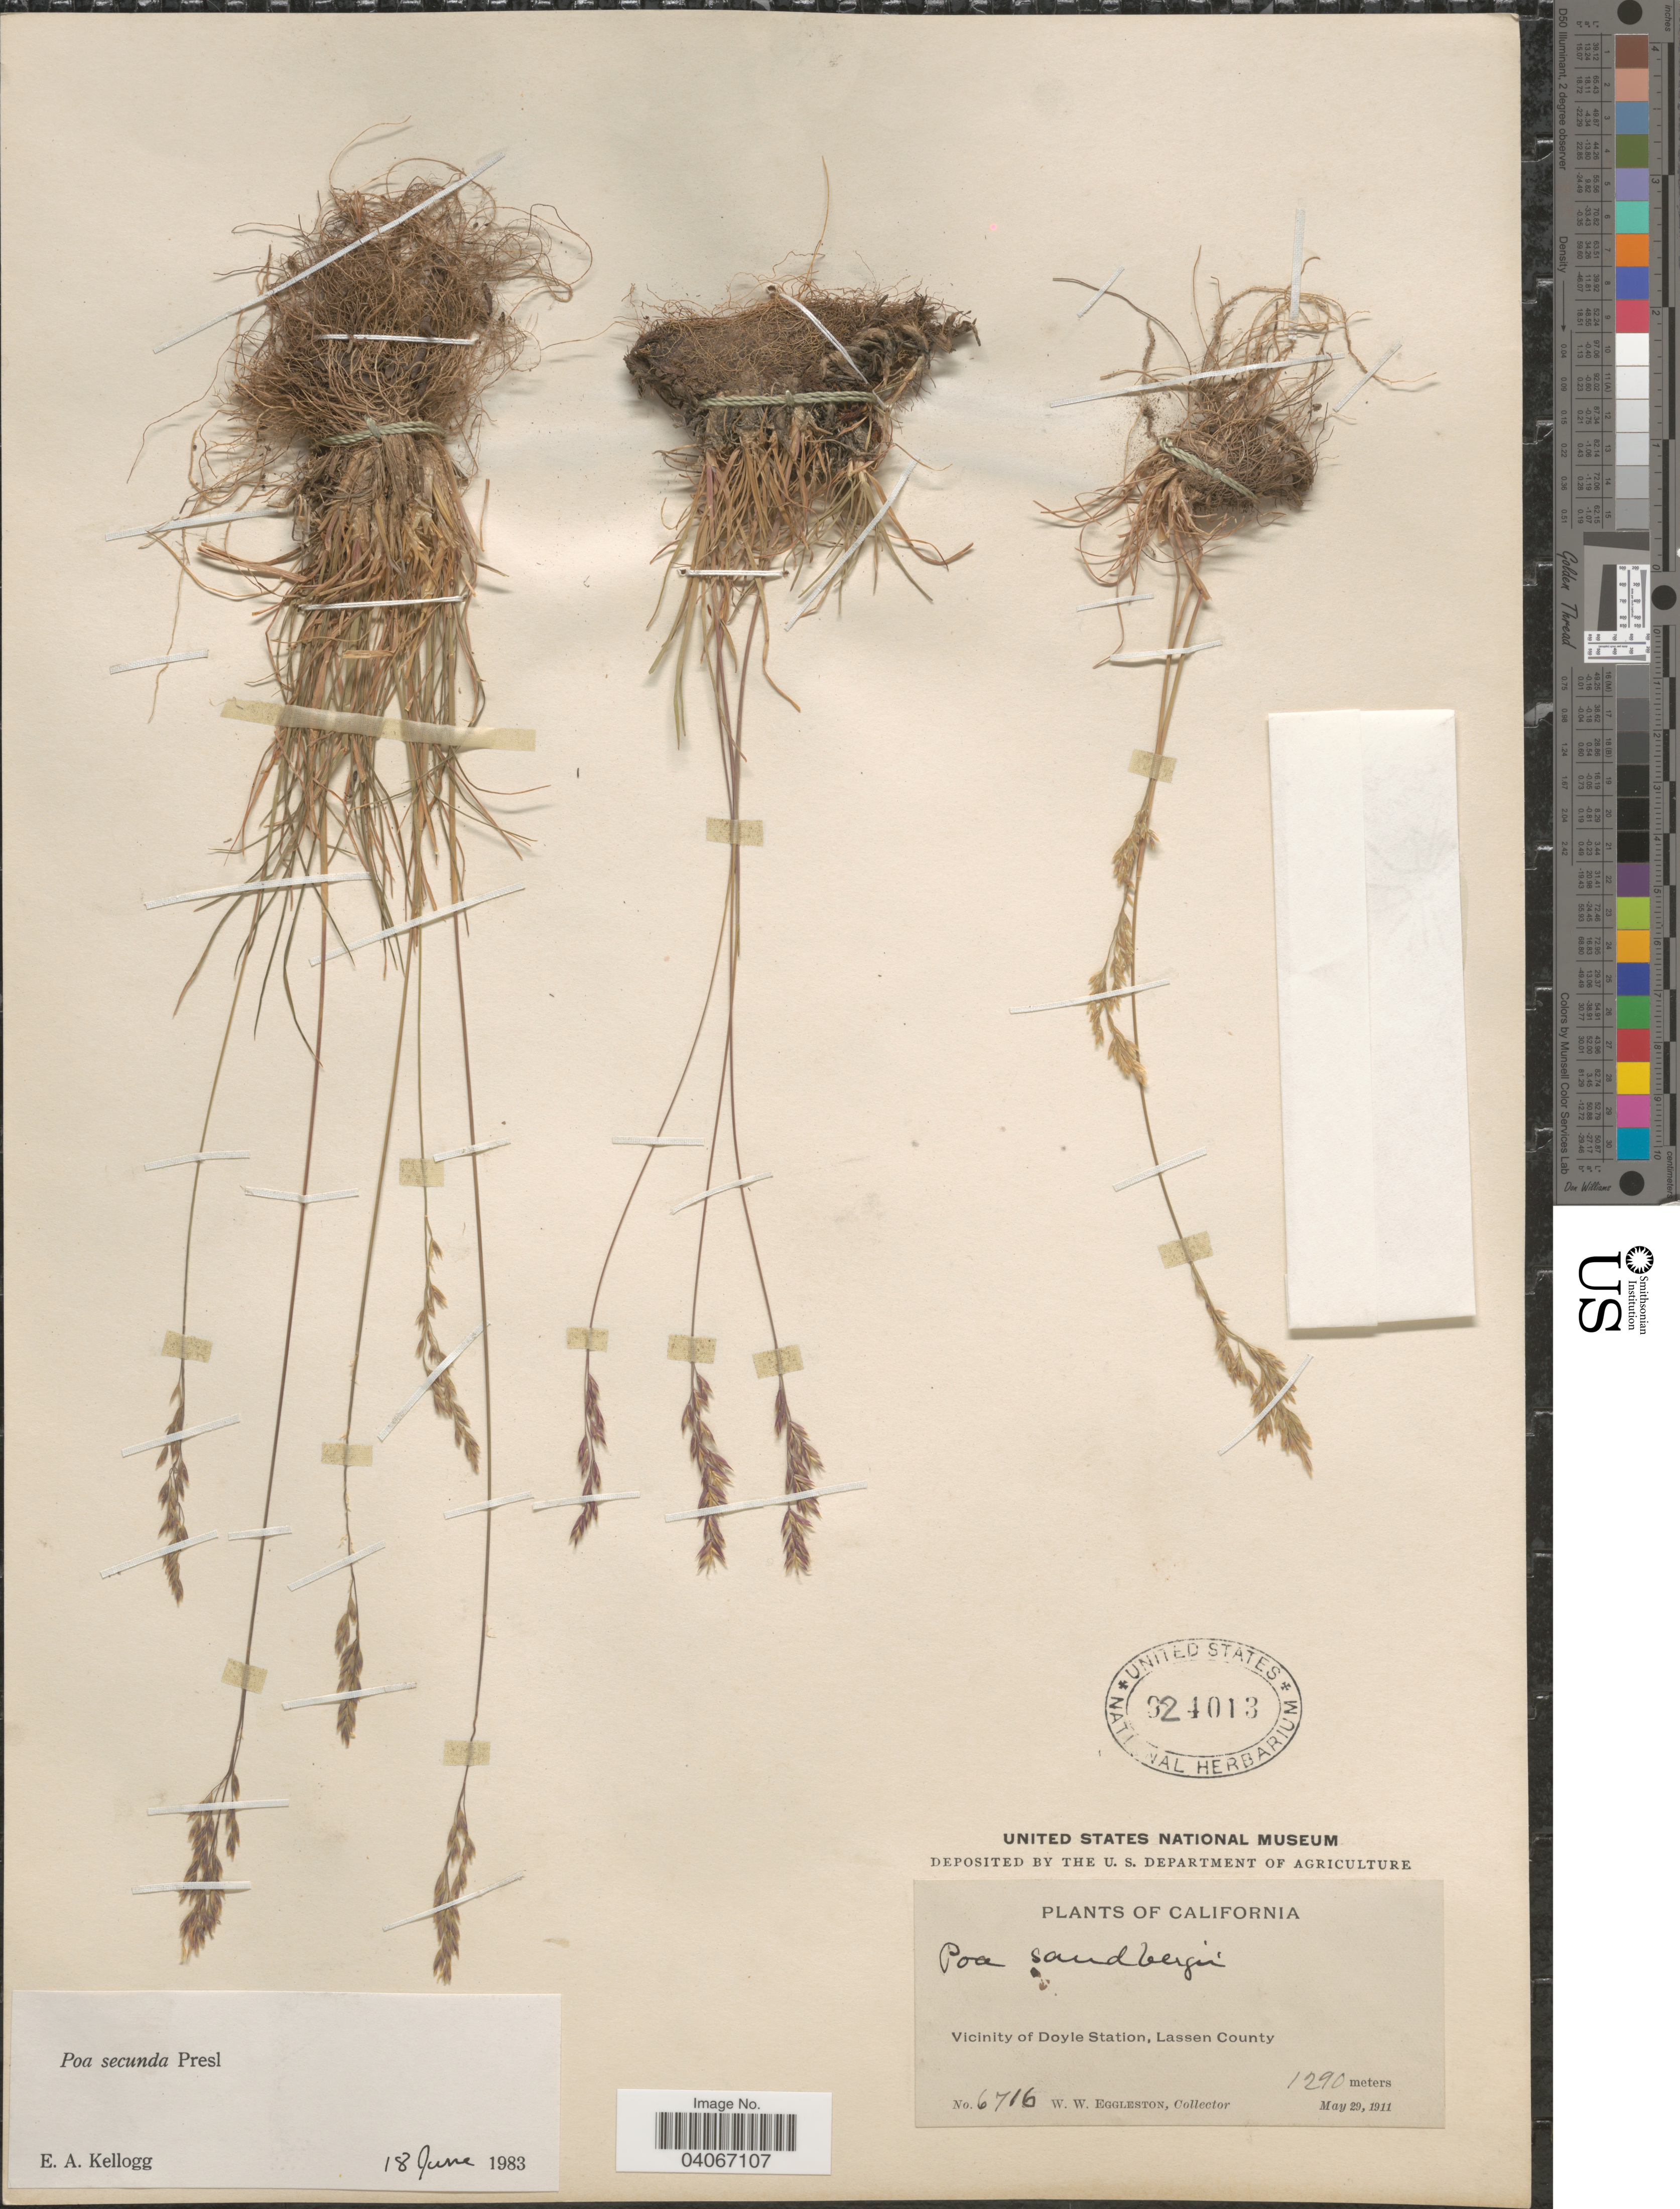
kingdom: Plantae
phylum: Tracheophyta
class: Liliopsida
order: Poales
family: Poaceae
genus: Poa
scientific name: Poa secunda subsp. secunda var. secunda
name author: J. Presl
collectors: W. W. Eggleston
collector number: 6716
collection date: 1911-05-29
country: United States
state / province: California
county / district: Lassen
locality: Vicinity of Doyle Station, Lassen County.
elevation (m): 1290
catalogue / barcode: US 924013